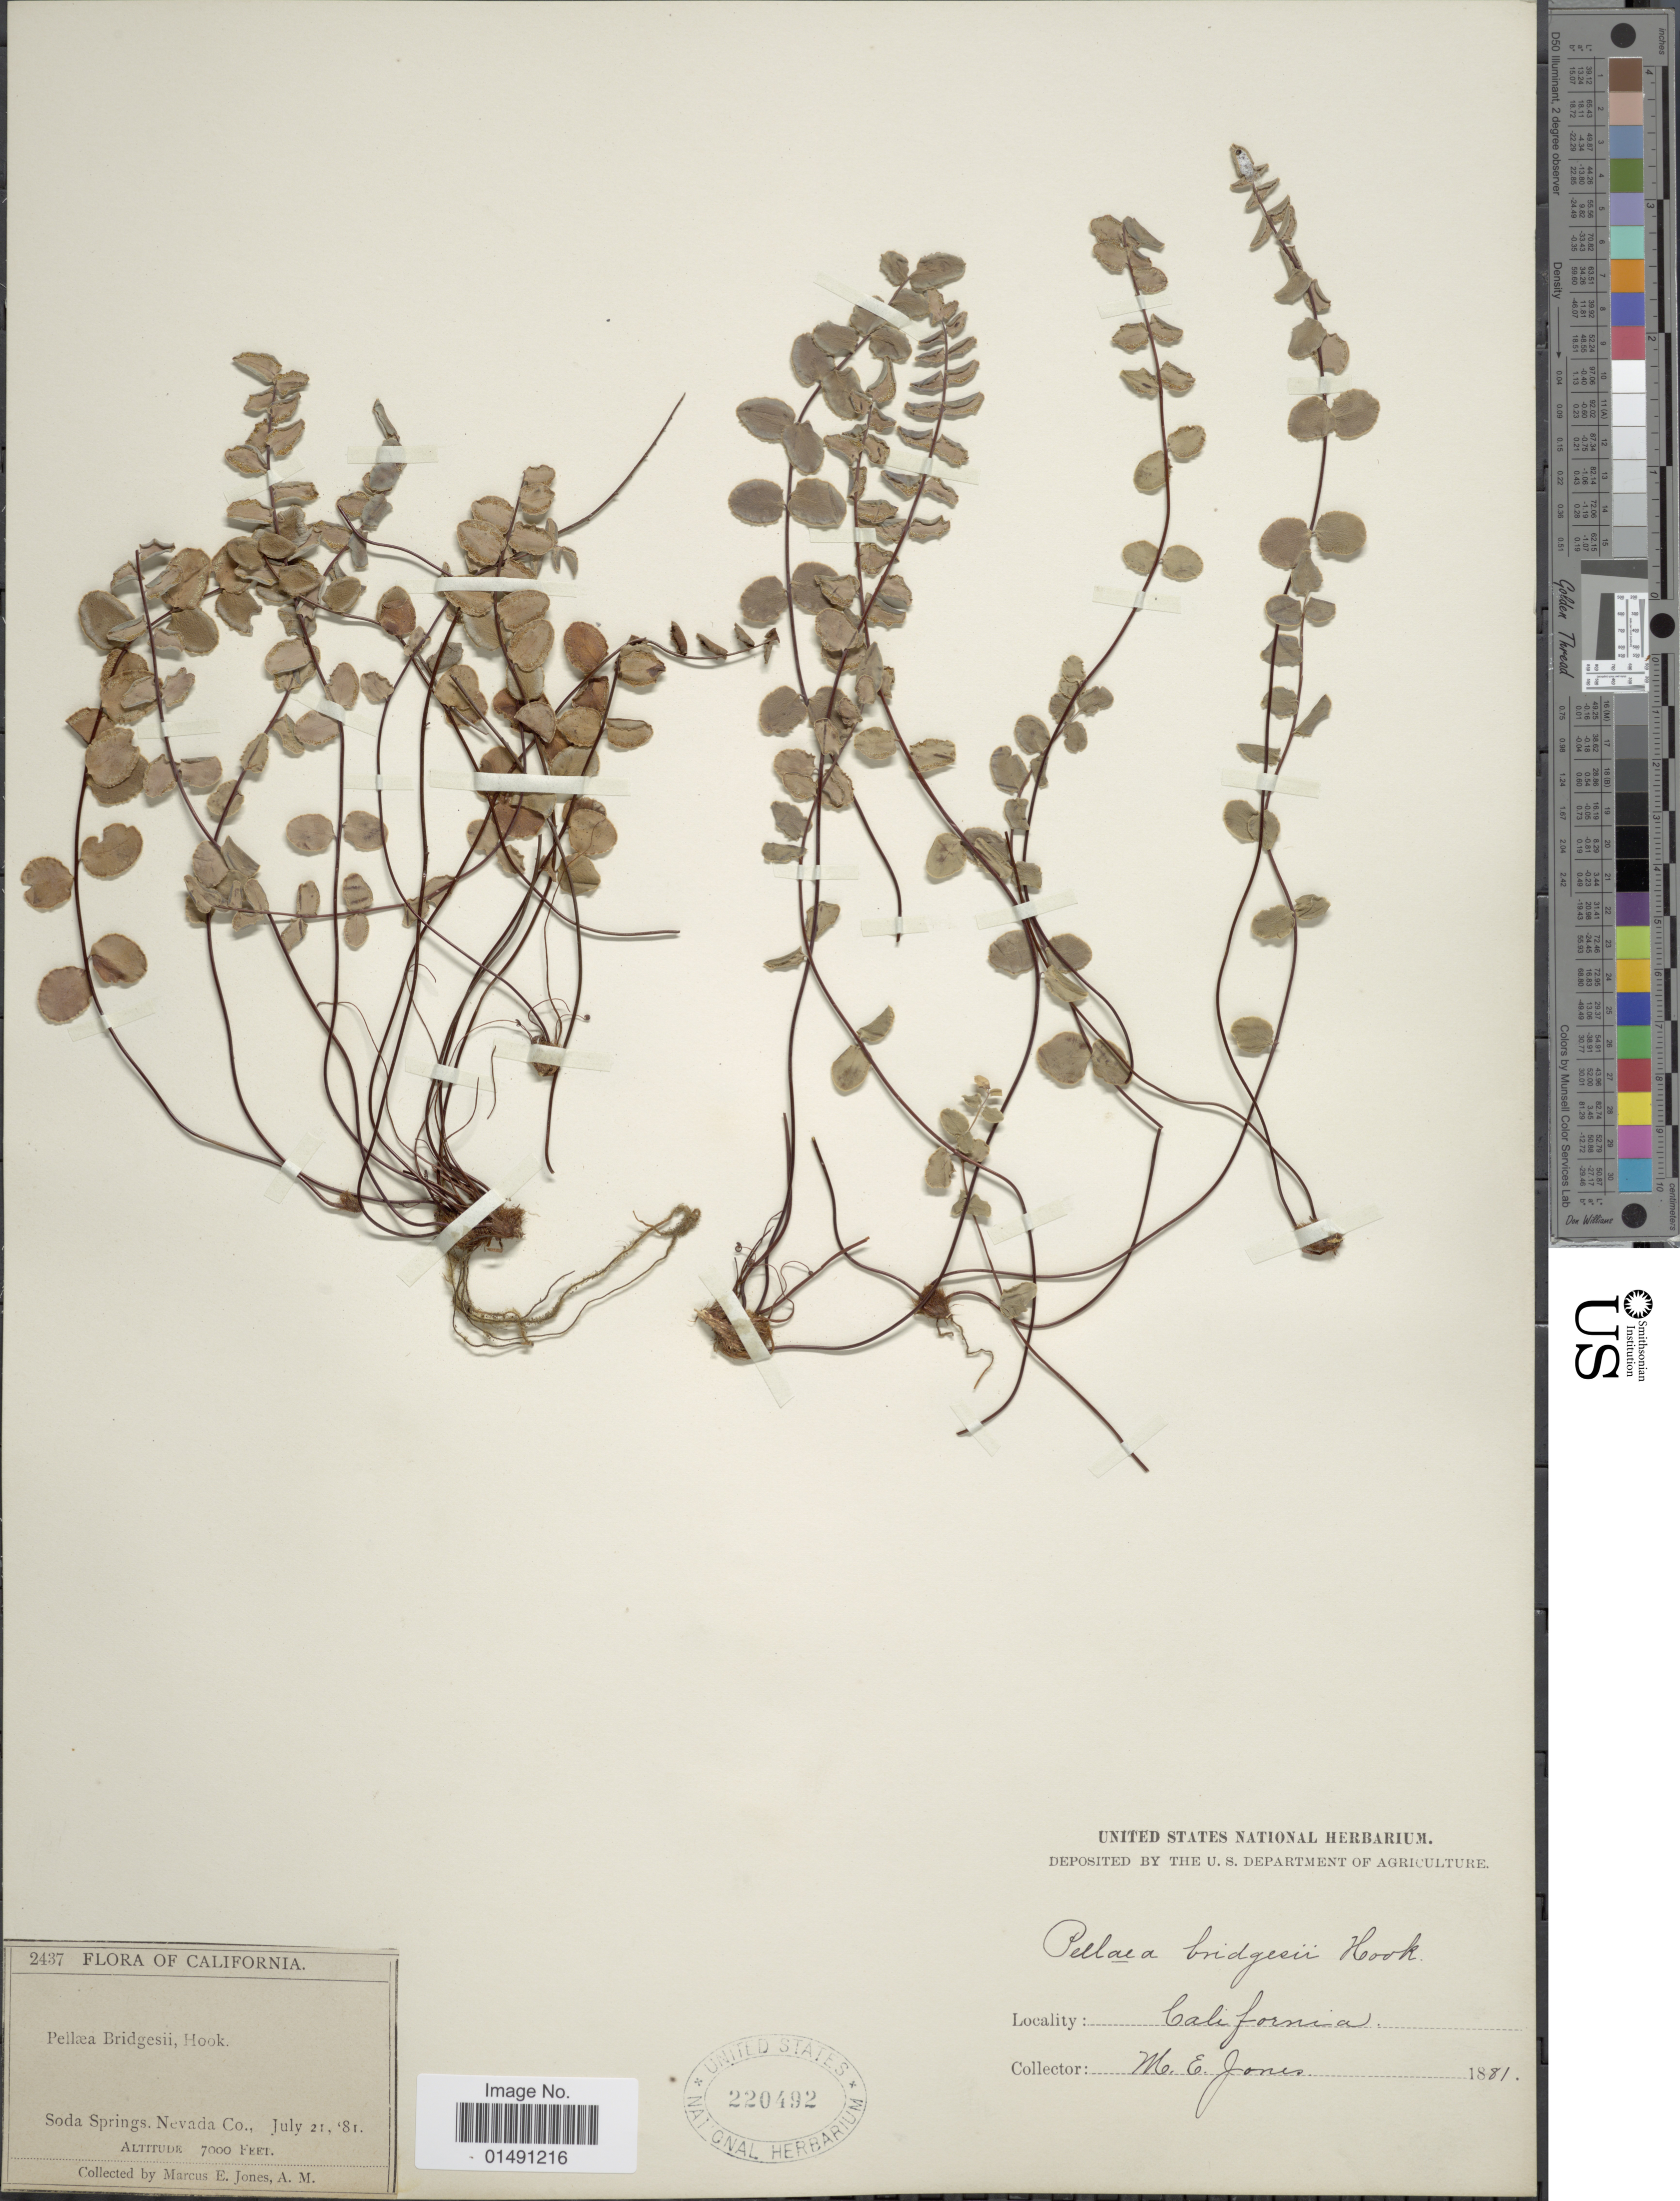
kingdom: Plantae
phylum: Tracheophyta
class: Polypodiopsida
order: Polypodiales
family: Pteridaceae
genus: Pellaea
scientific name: Pellaea bridgesii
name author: Hook.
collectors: M. E. Jones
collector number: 2437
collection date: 1881-07-21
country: United States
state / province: Nevada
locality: California, Soda Springs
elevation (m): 2134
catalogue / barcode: US 220492